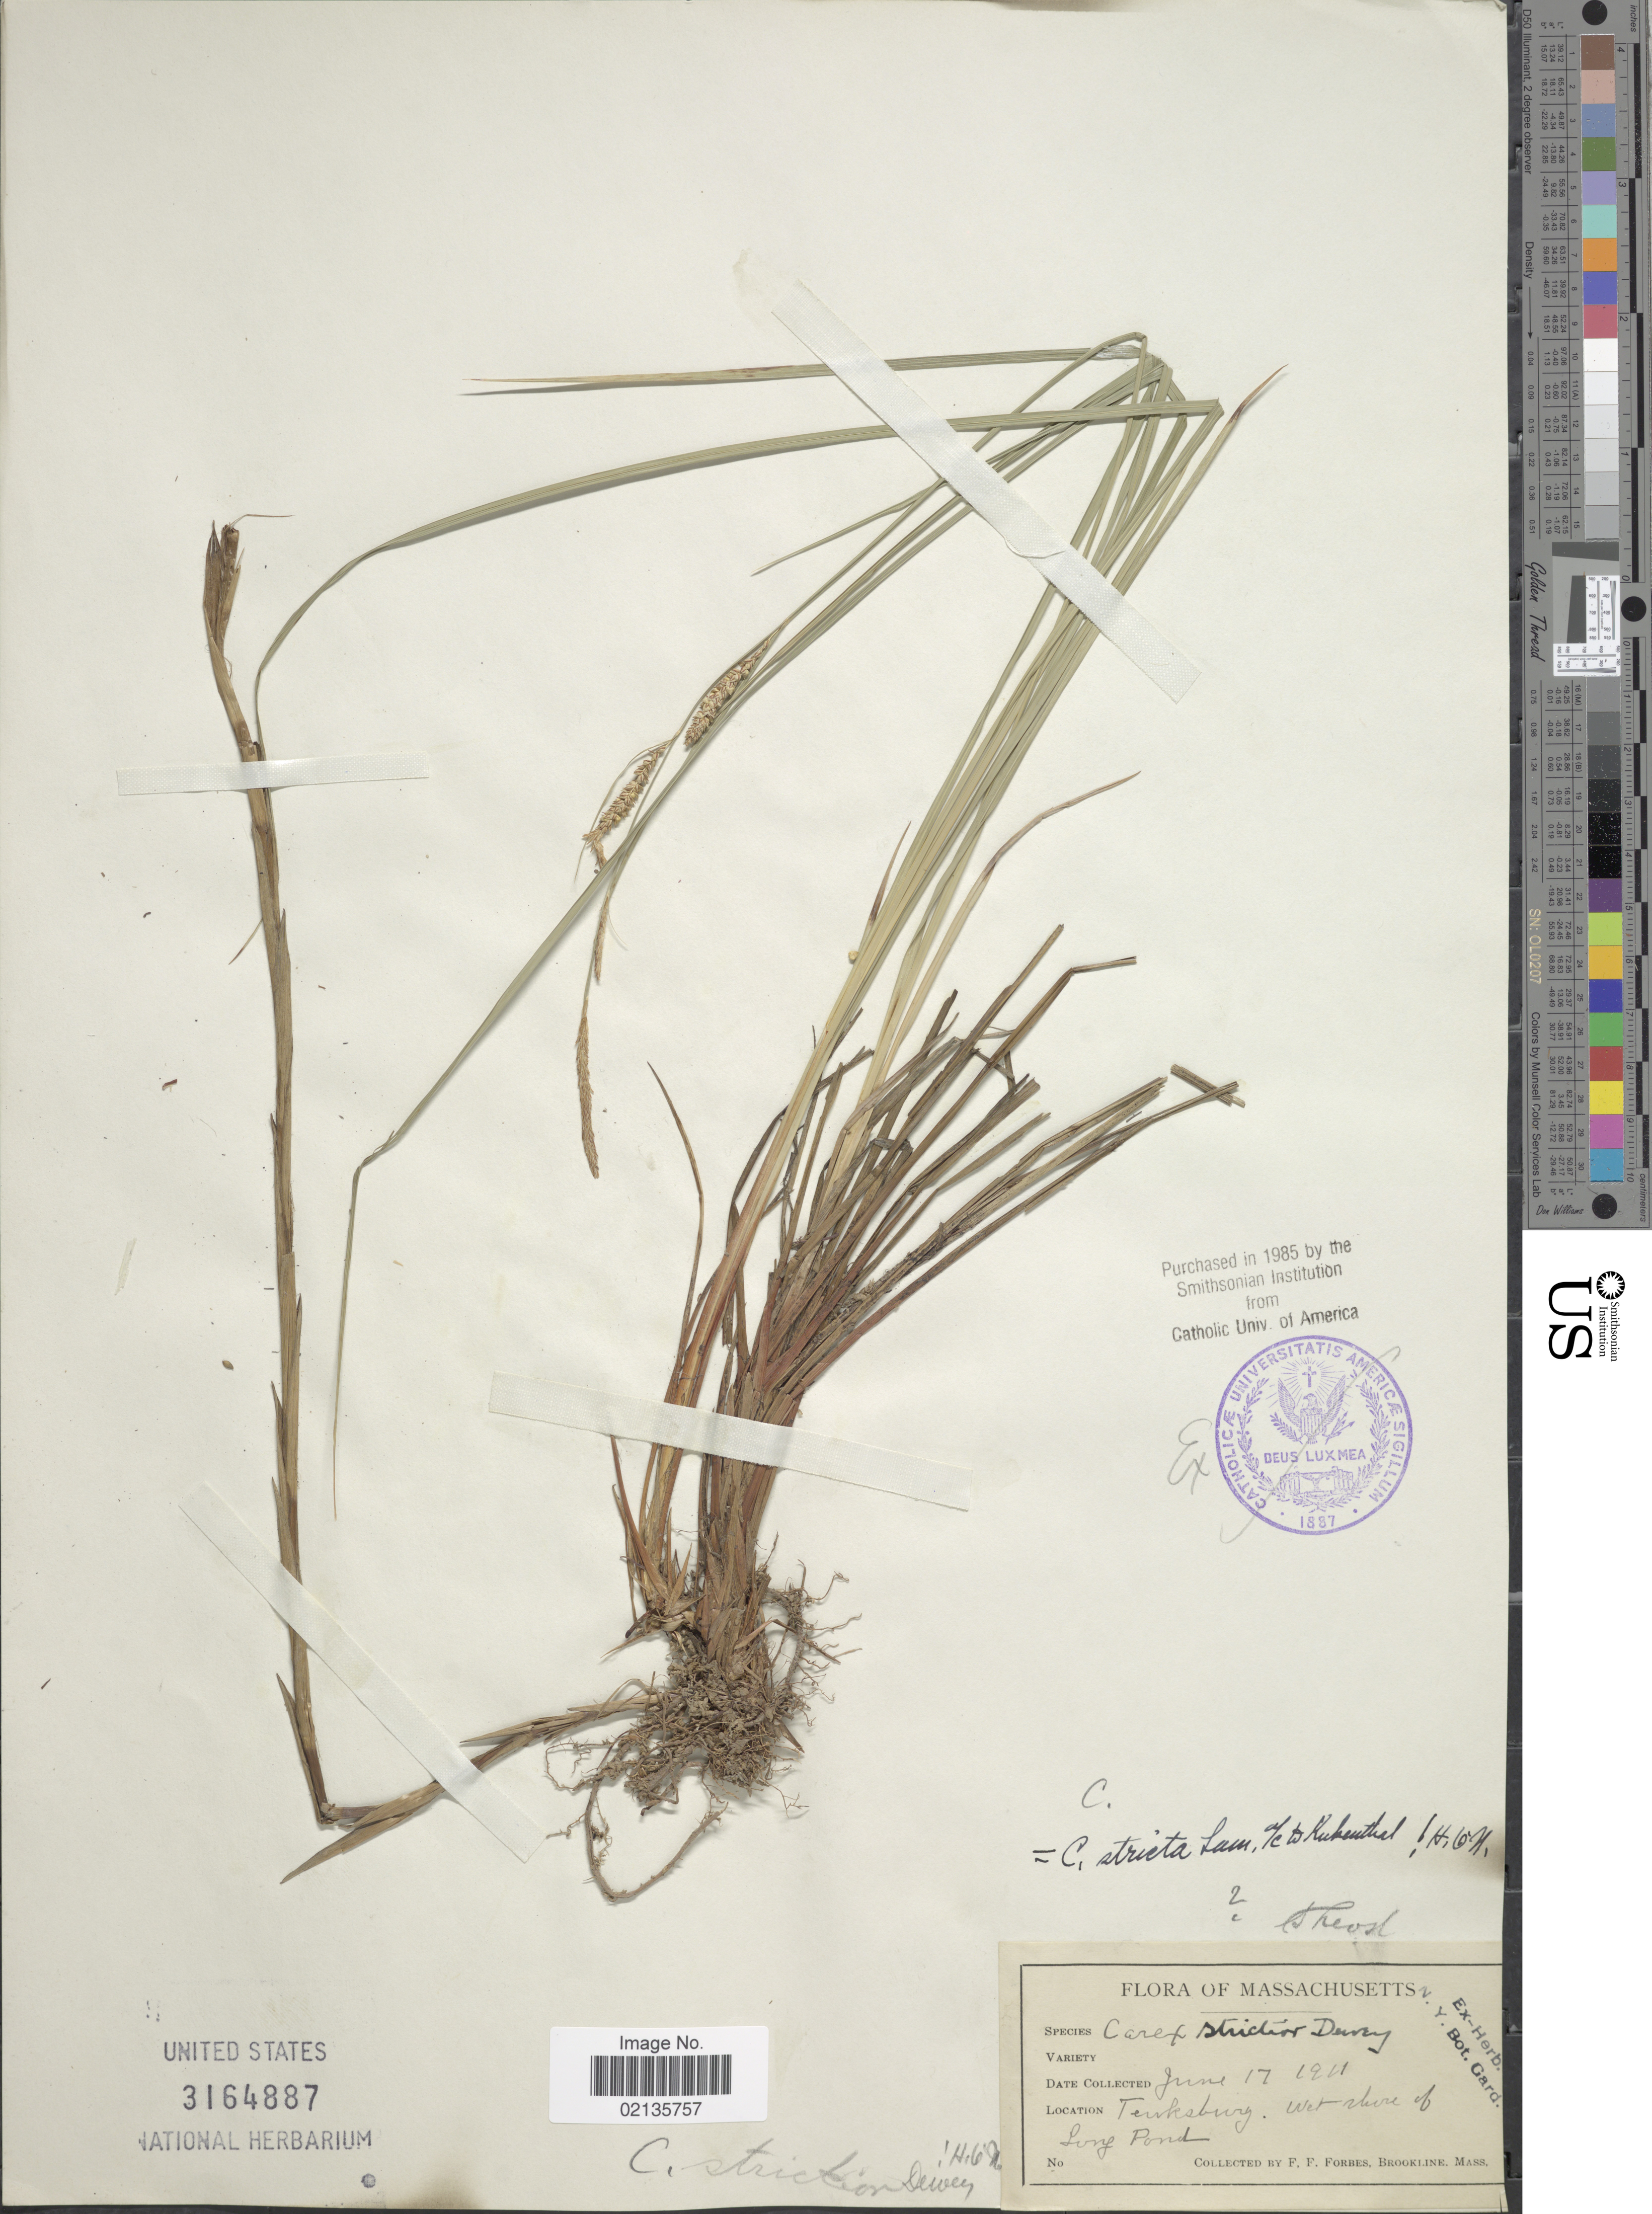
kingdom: Plantae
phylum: Tracheophyta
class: Liliopsida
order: Poales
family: Cyperaceae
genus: Carex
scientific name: Carex stricta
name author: Lam.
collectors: F. Forbes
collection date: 1911-06-17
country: United States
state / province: Massachusetts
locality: Tewksbury, wet shore of Long Pond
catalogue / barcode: US 3164887